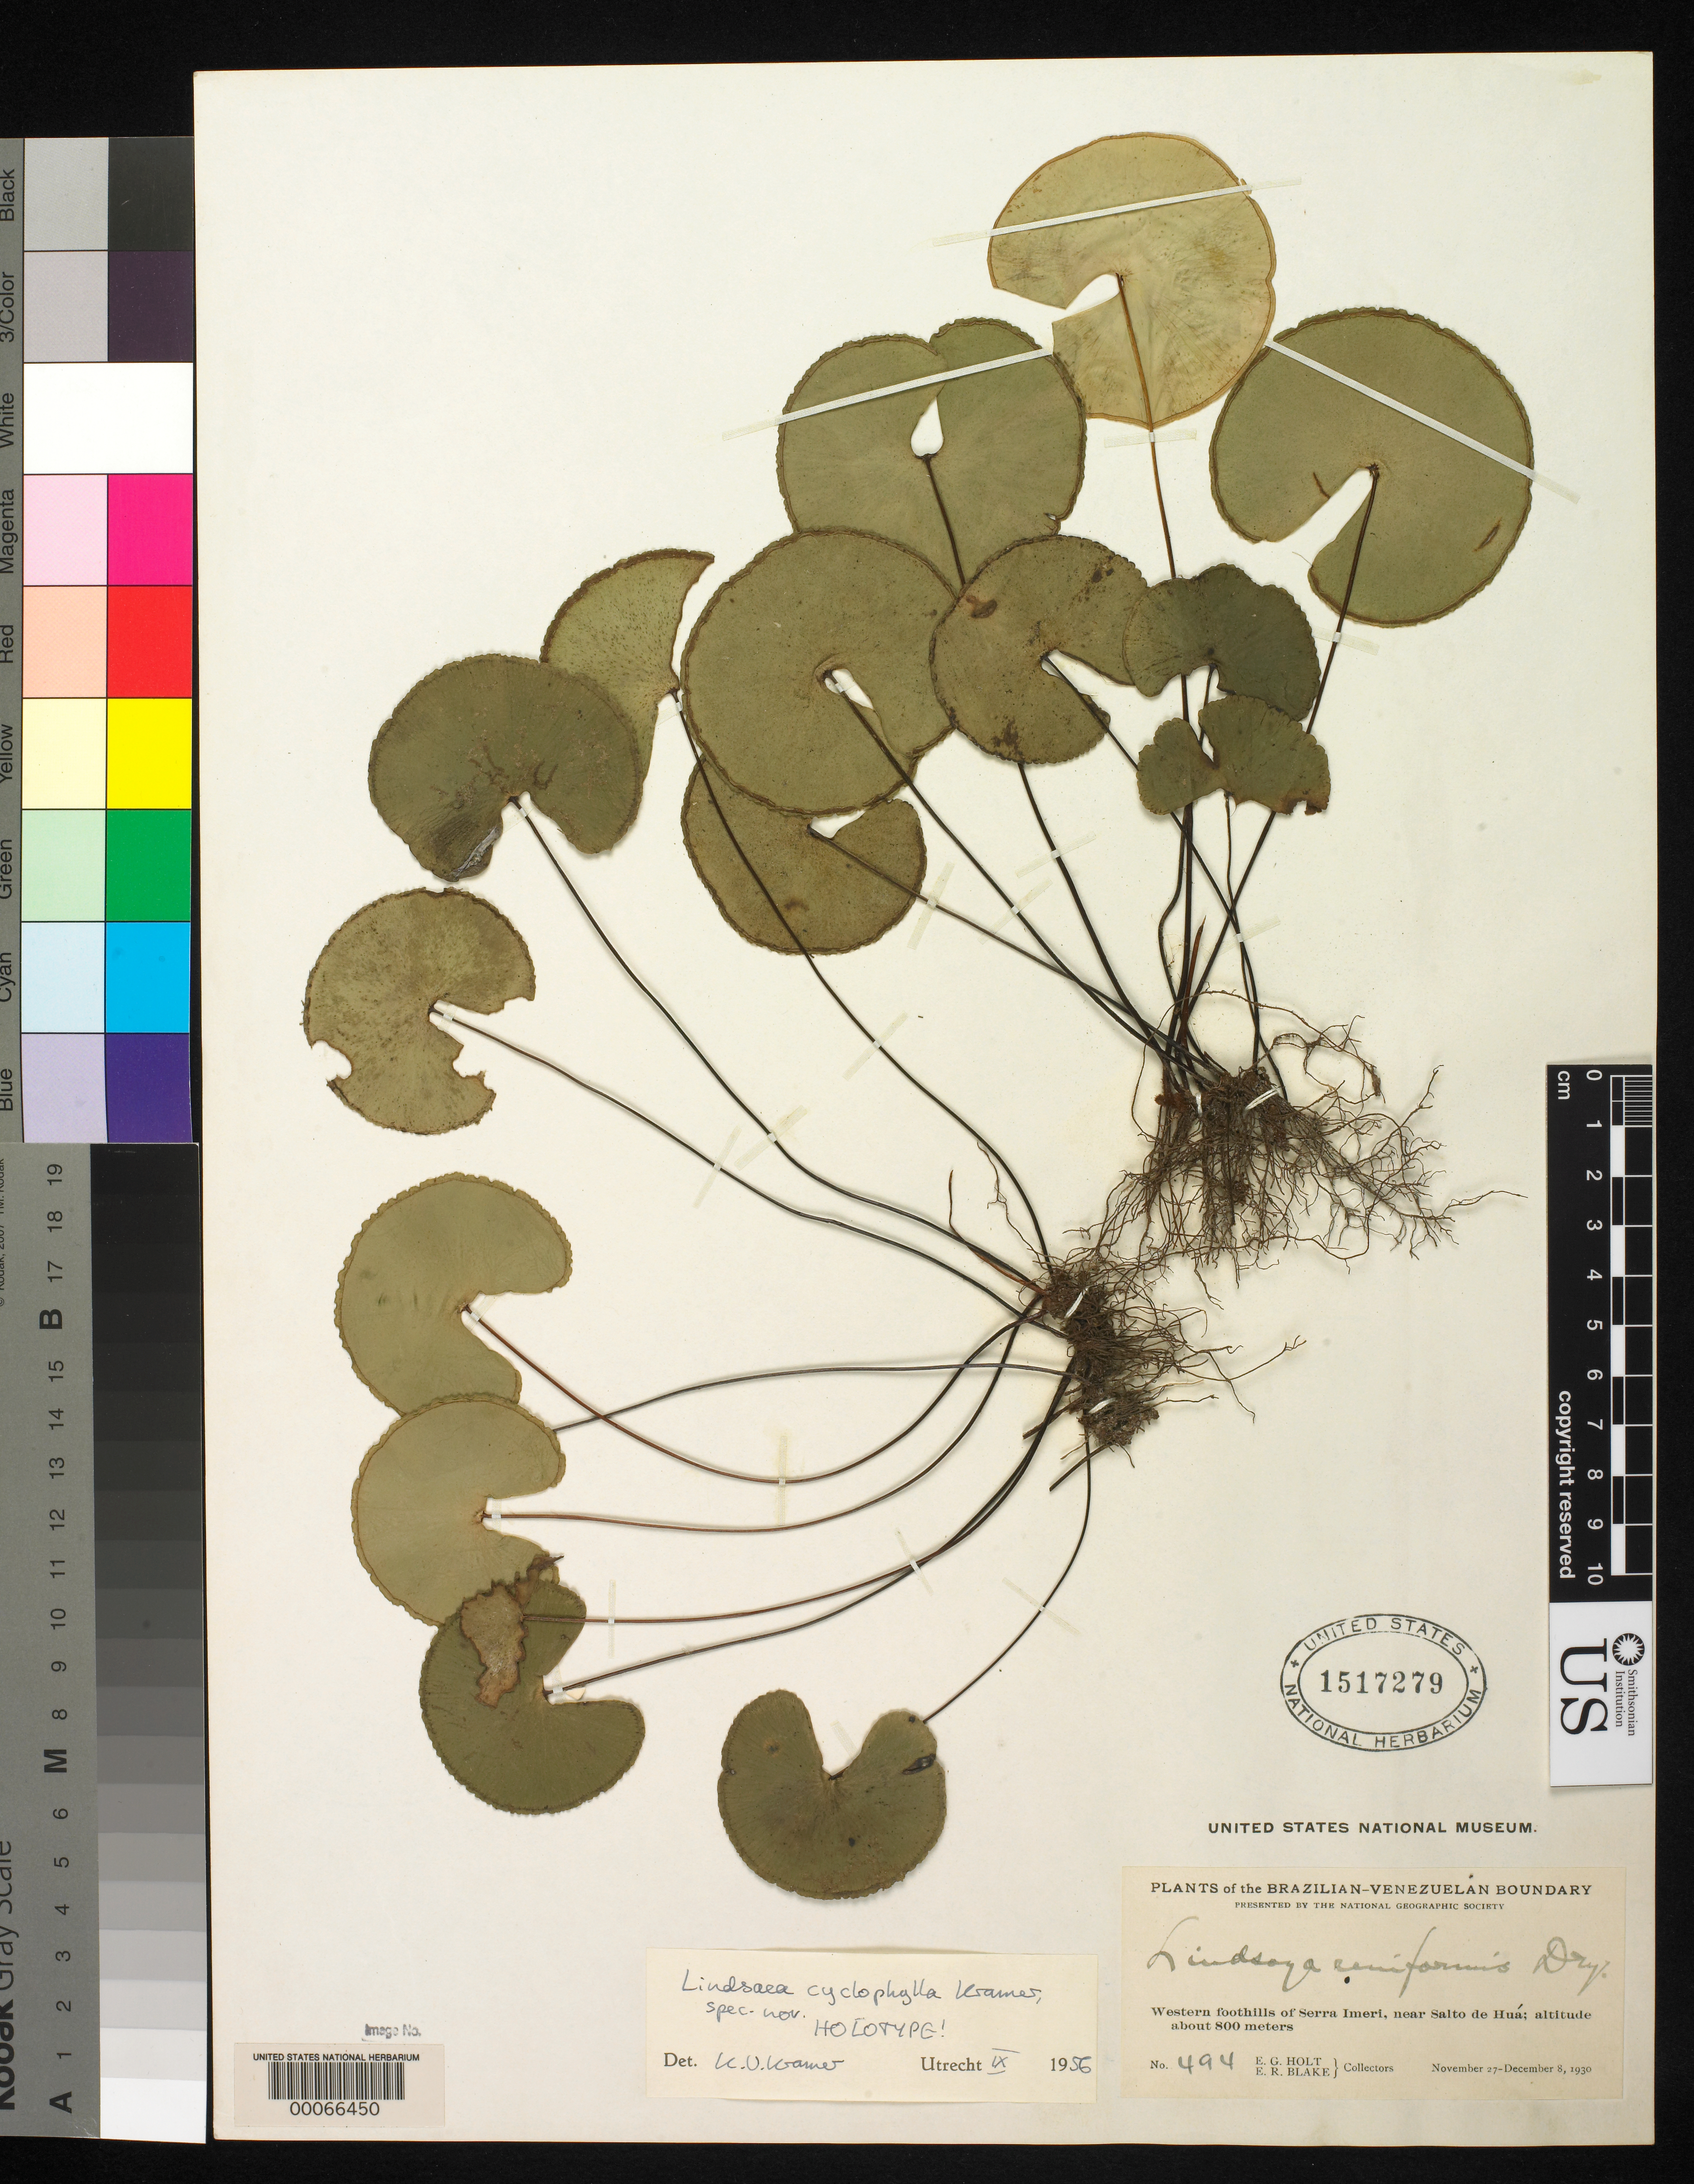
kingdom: Plantae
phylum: Tracheophyta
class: Polypodiopsida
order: Polypodiales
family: Lindsaeaceae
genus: Lindsaea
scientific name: Lindsaea cyclophylla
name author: K.U. Kramer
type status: Holotype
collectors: E. Holt & E. R. Blake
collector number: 494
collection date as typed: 27 Nov 1930 to 08 Dec 1930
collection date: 1930-11-27/1930-12-08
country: Venezuela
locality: Western foothills of Serra Interi, near Salto de Hua.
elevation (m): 800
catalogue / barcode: US 1517279